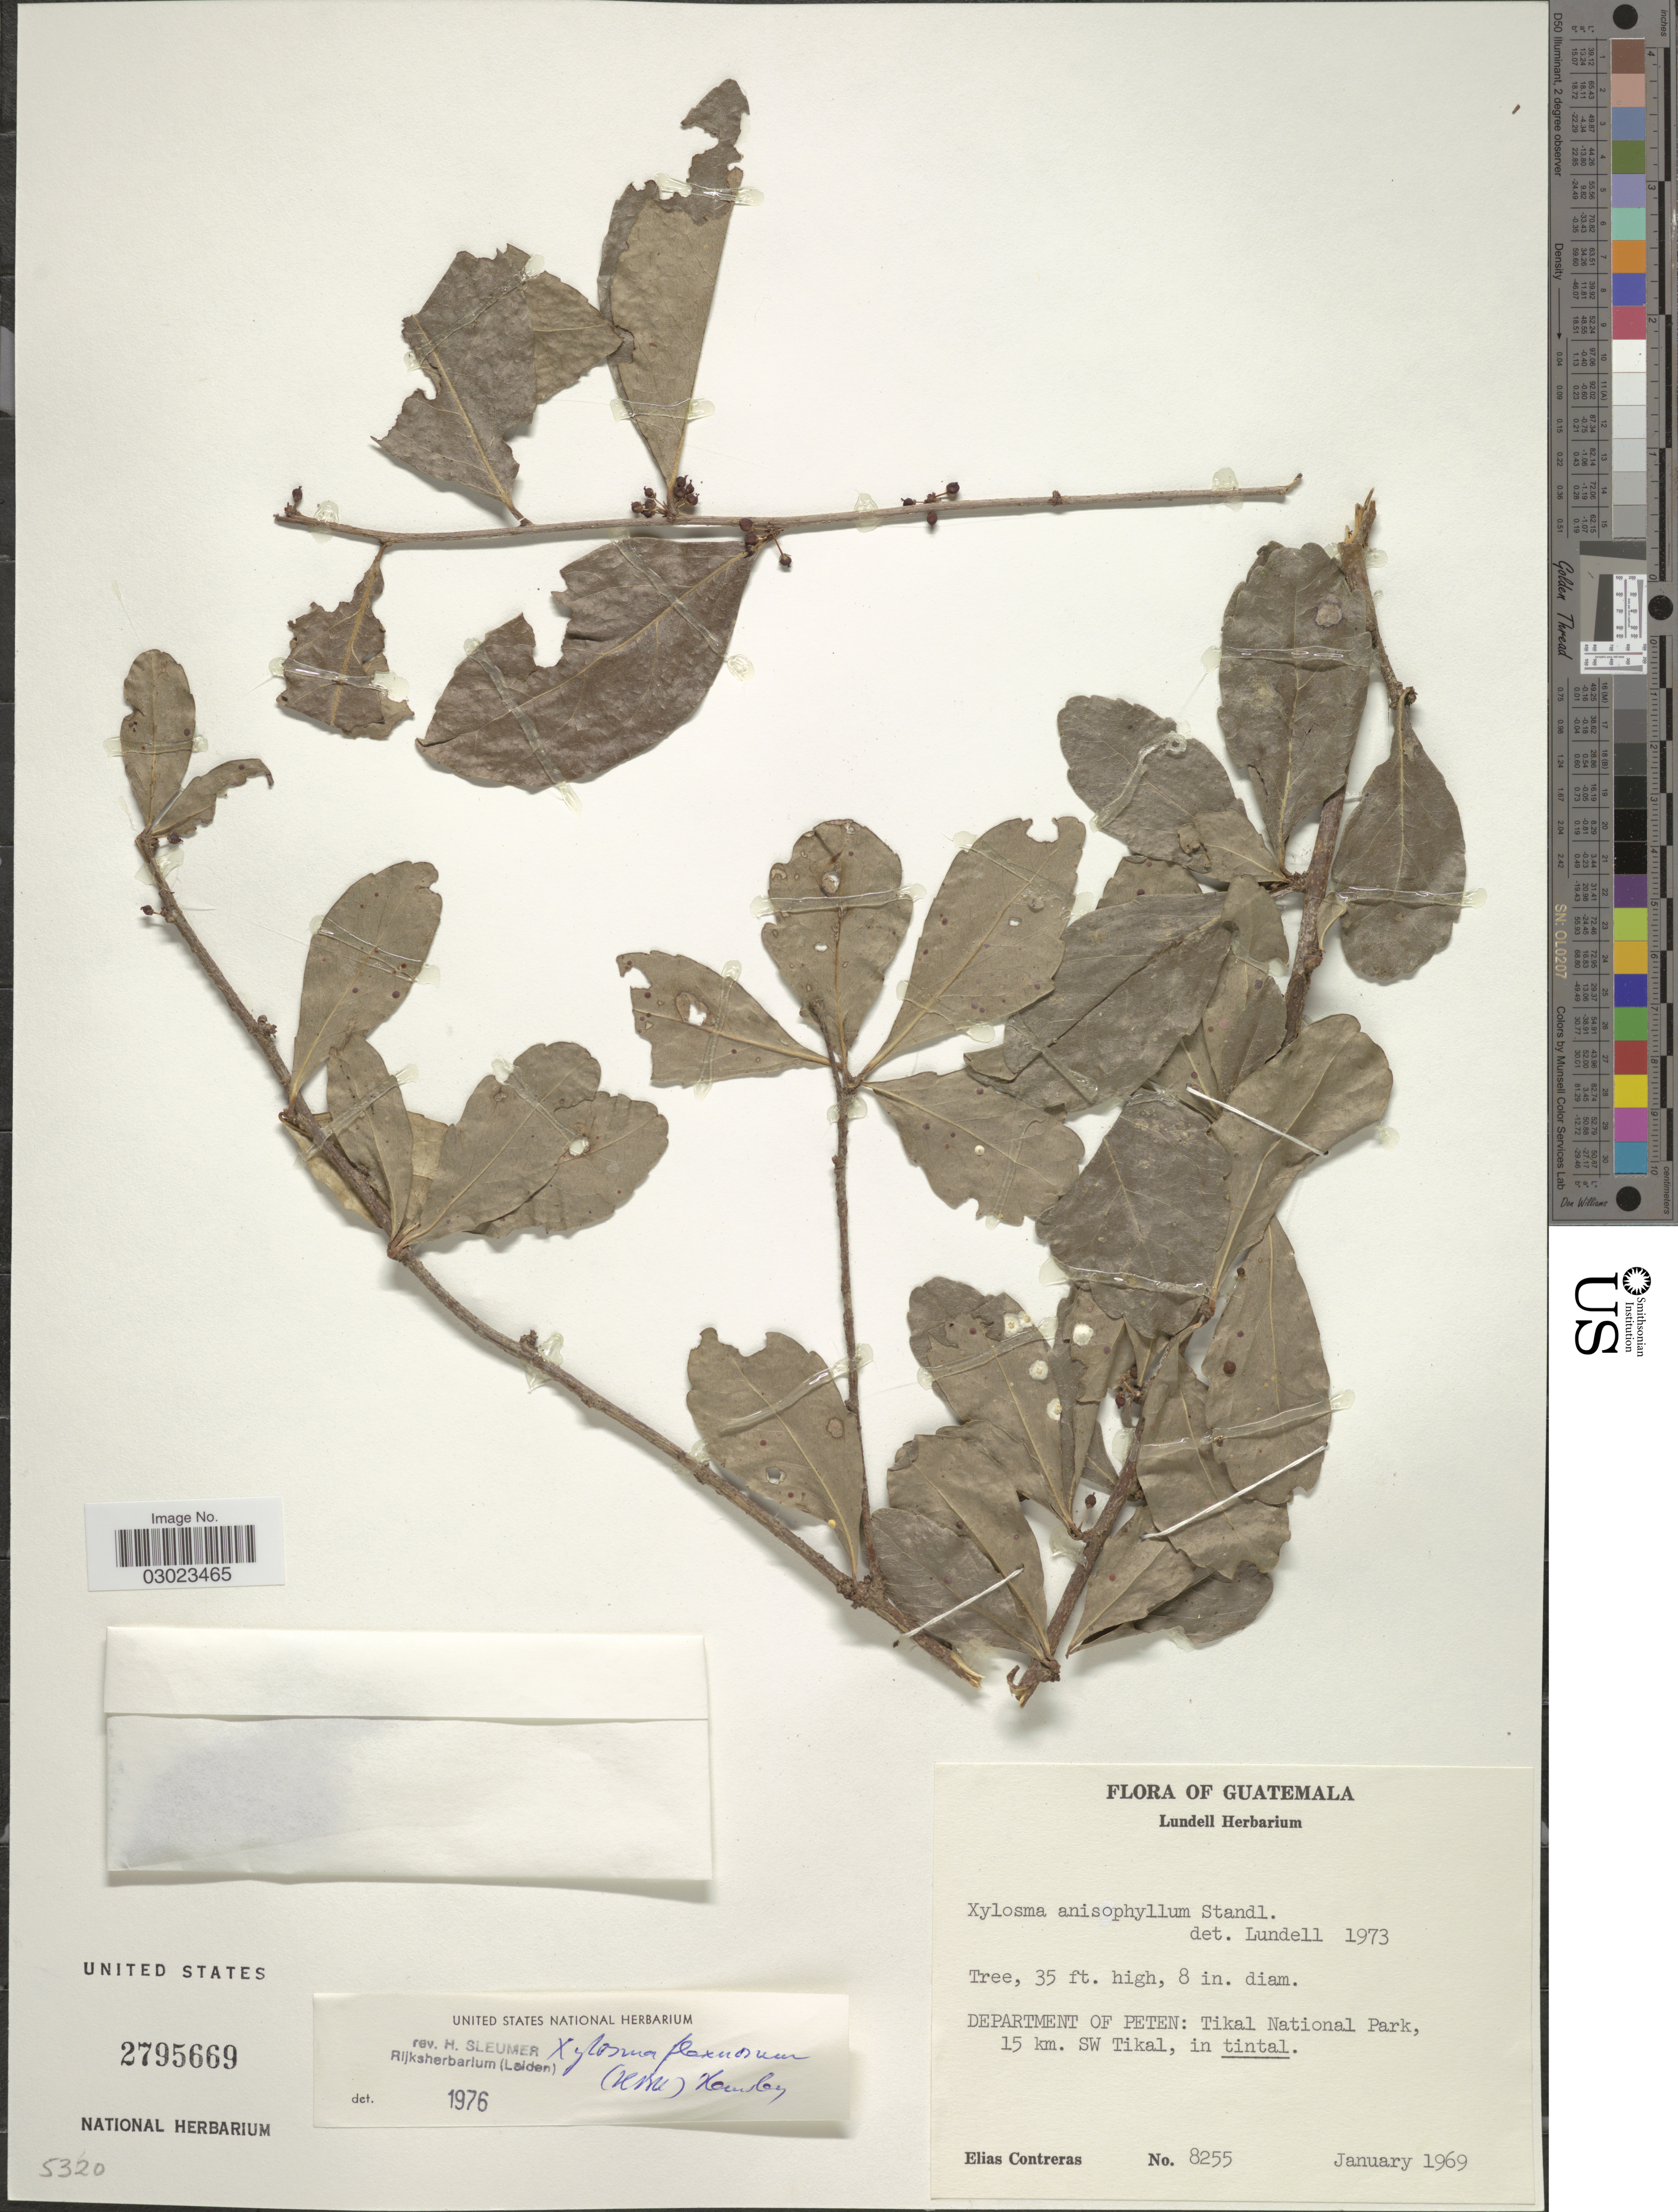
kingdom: Plantae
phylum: Tracheophyta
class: Magnoliopsida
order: Malpighiales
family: Salicaceae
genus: Xylosma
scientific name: Xylosma flexuosa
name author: (Kunth) Hemsl.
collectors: E. Contreras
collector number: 8255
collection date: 1969-01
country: Guatemala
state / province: El Petén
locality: Department of Peten: Tikal National Park, 15 km. SW Tikal.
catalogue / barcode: US 2795669